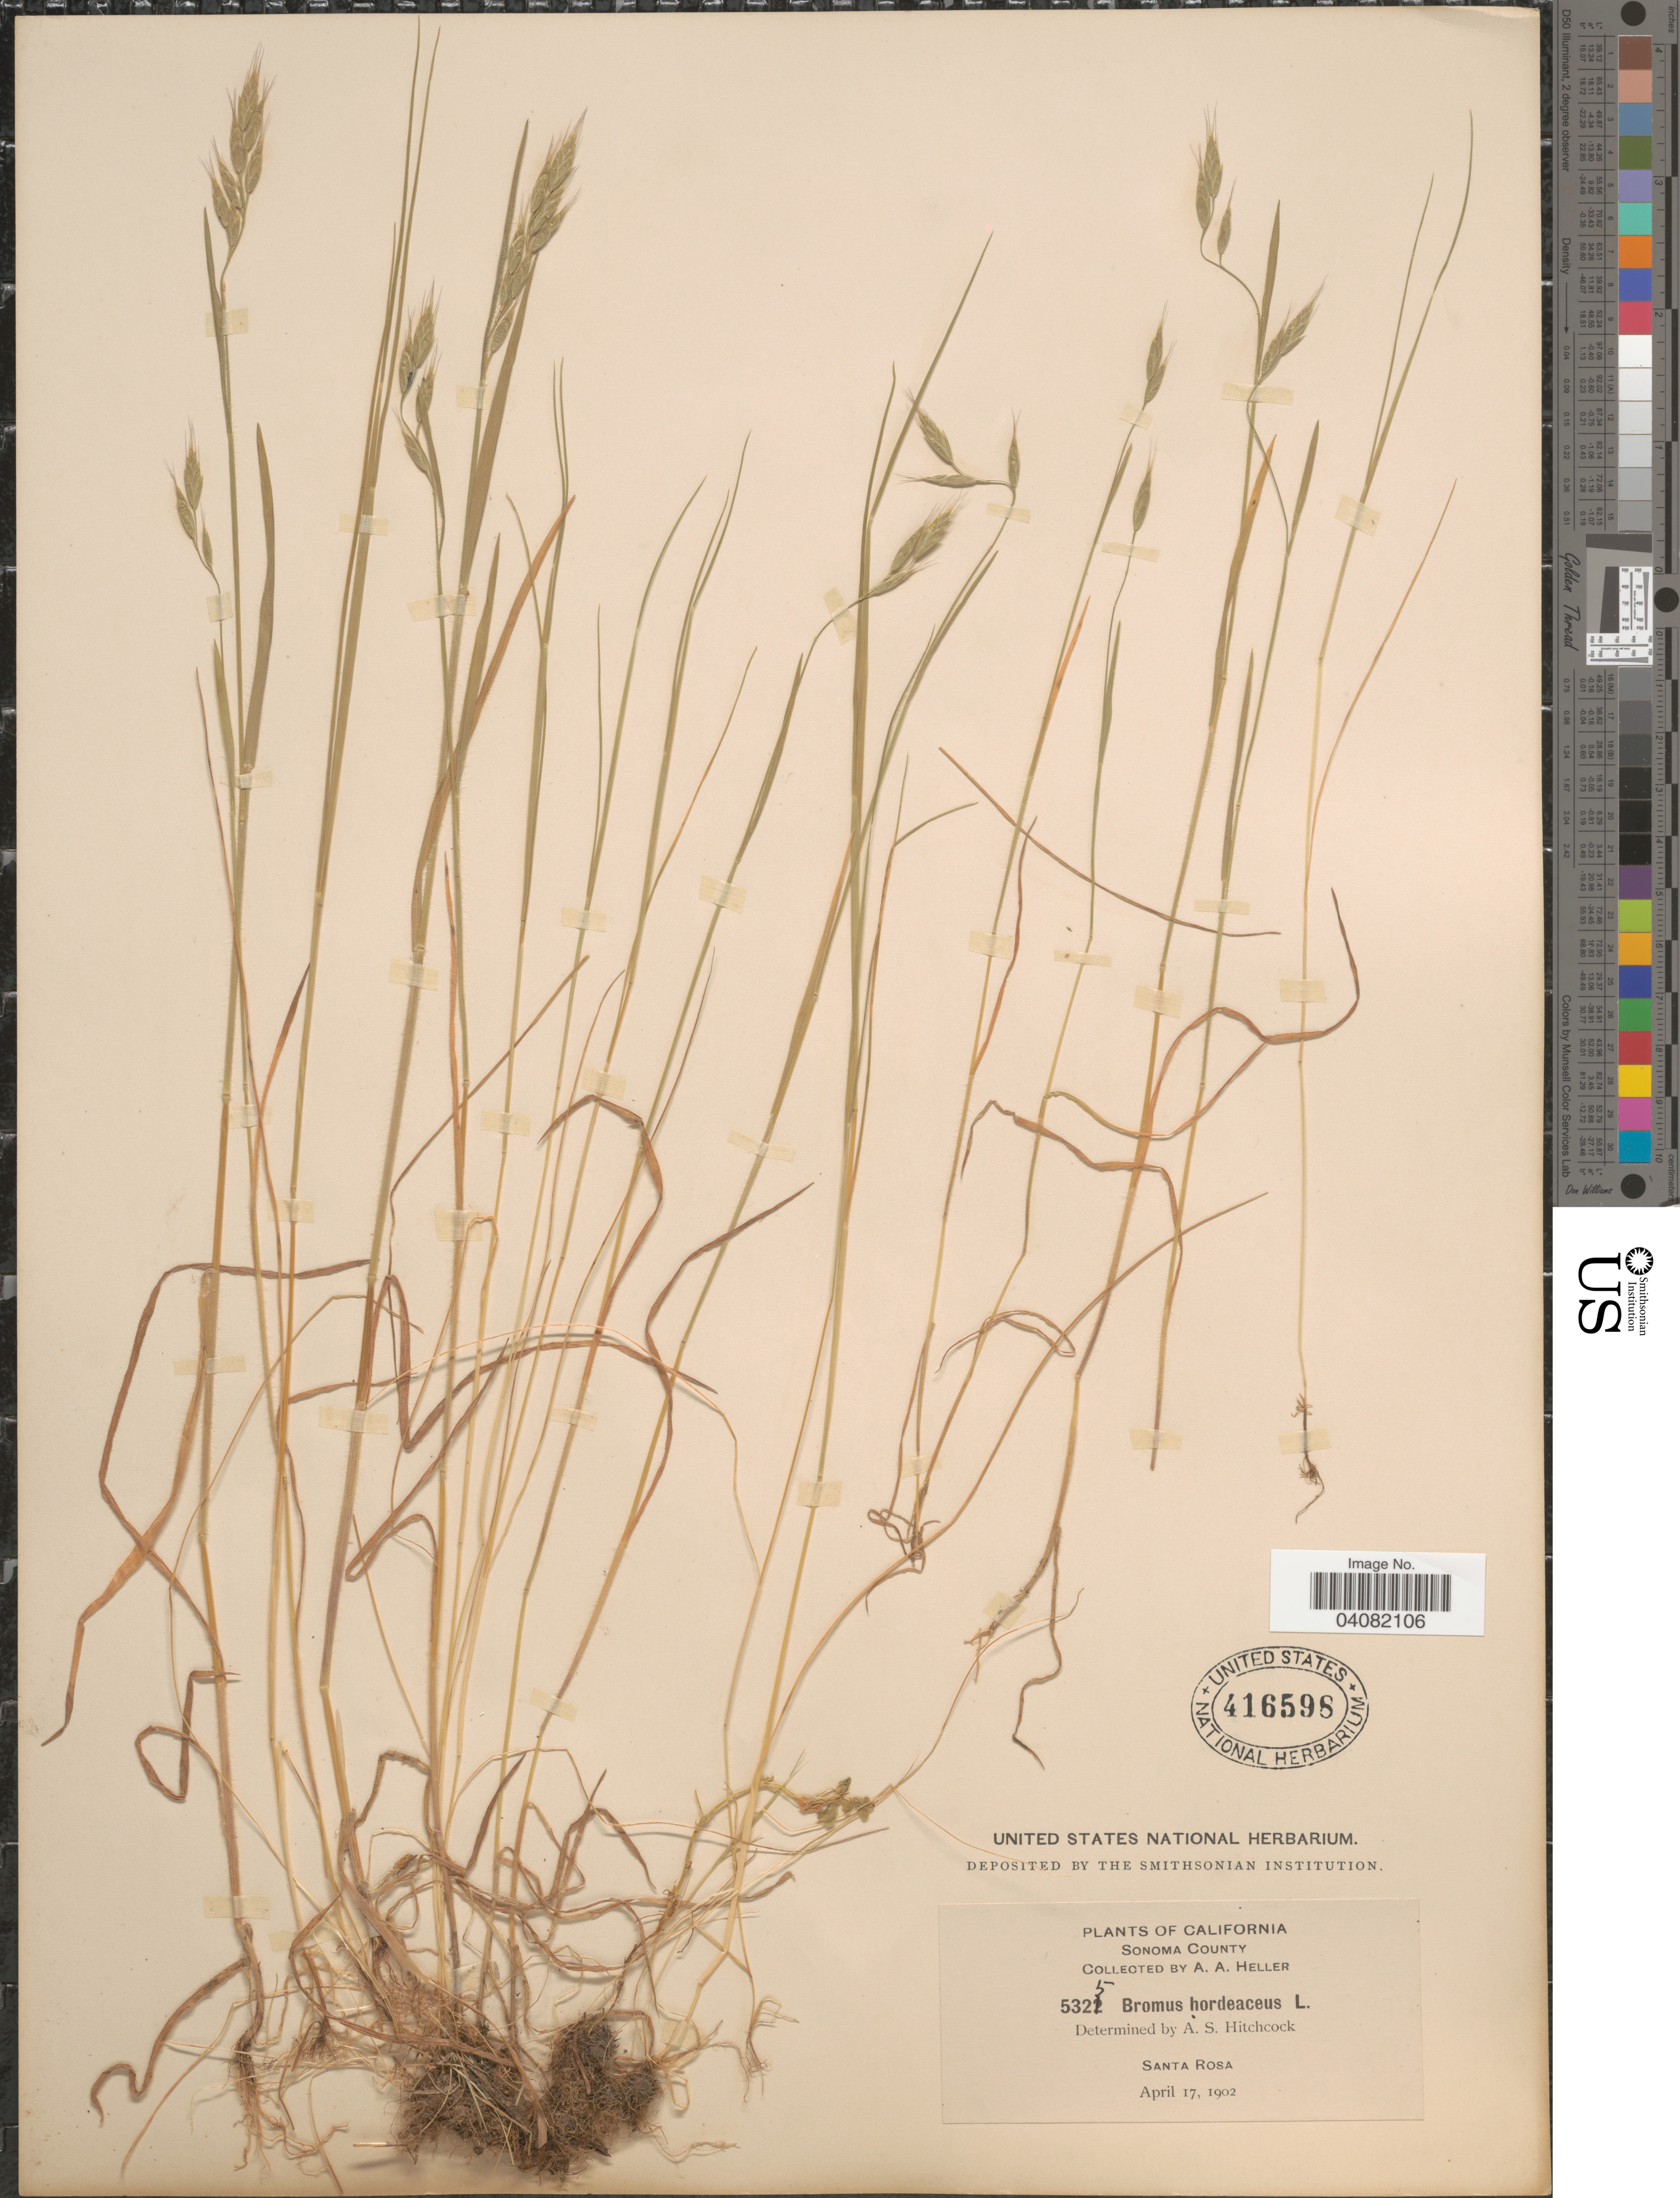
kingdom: Plantae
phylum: Tracheophyta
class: Liliopsida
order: Poales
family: Poaceae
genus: Bromus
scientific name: Bromus hordeaceus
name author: L.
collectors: A. A. Heller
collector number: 5325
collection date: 1902-04-17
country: United States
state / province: California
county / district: Sonoma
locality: Sonoma County. Santa Rosa.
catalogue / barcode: US 416598